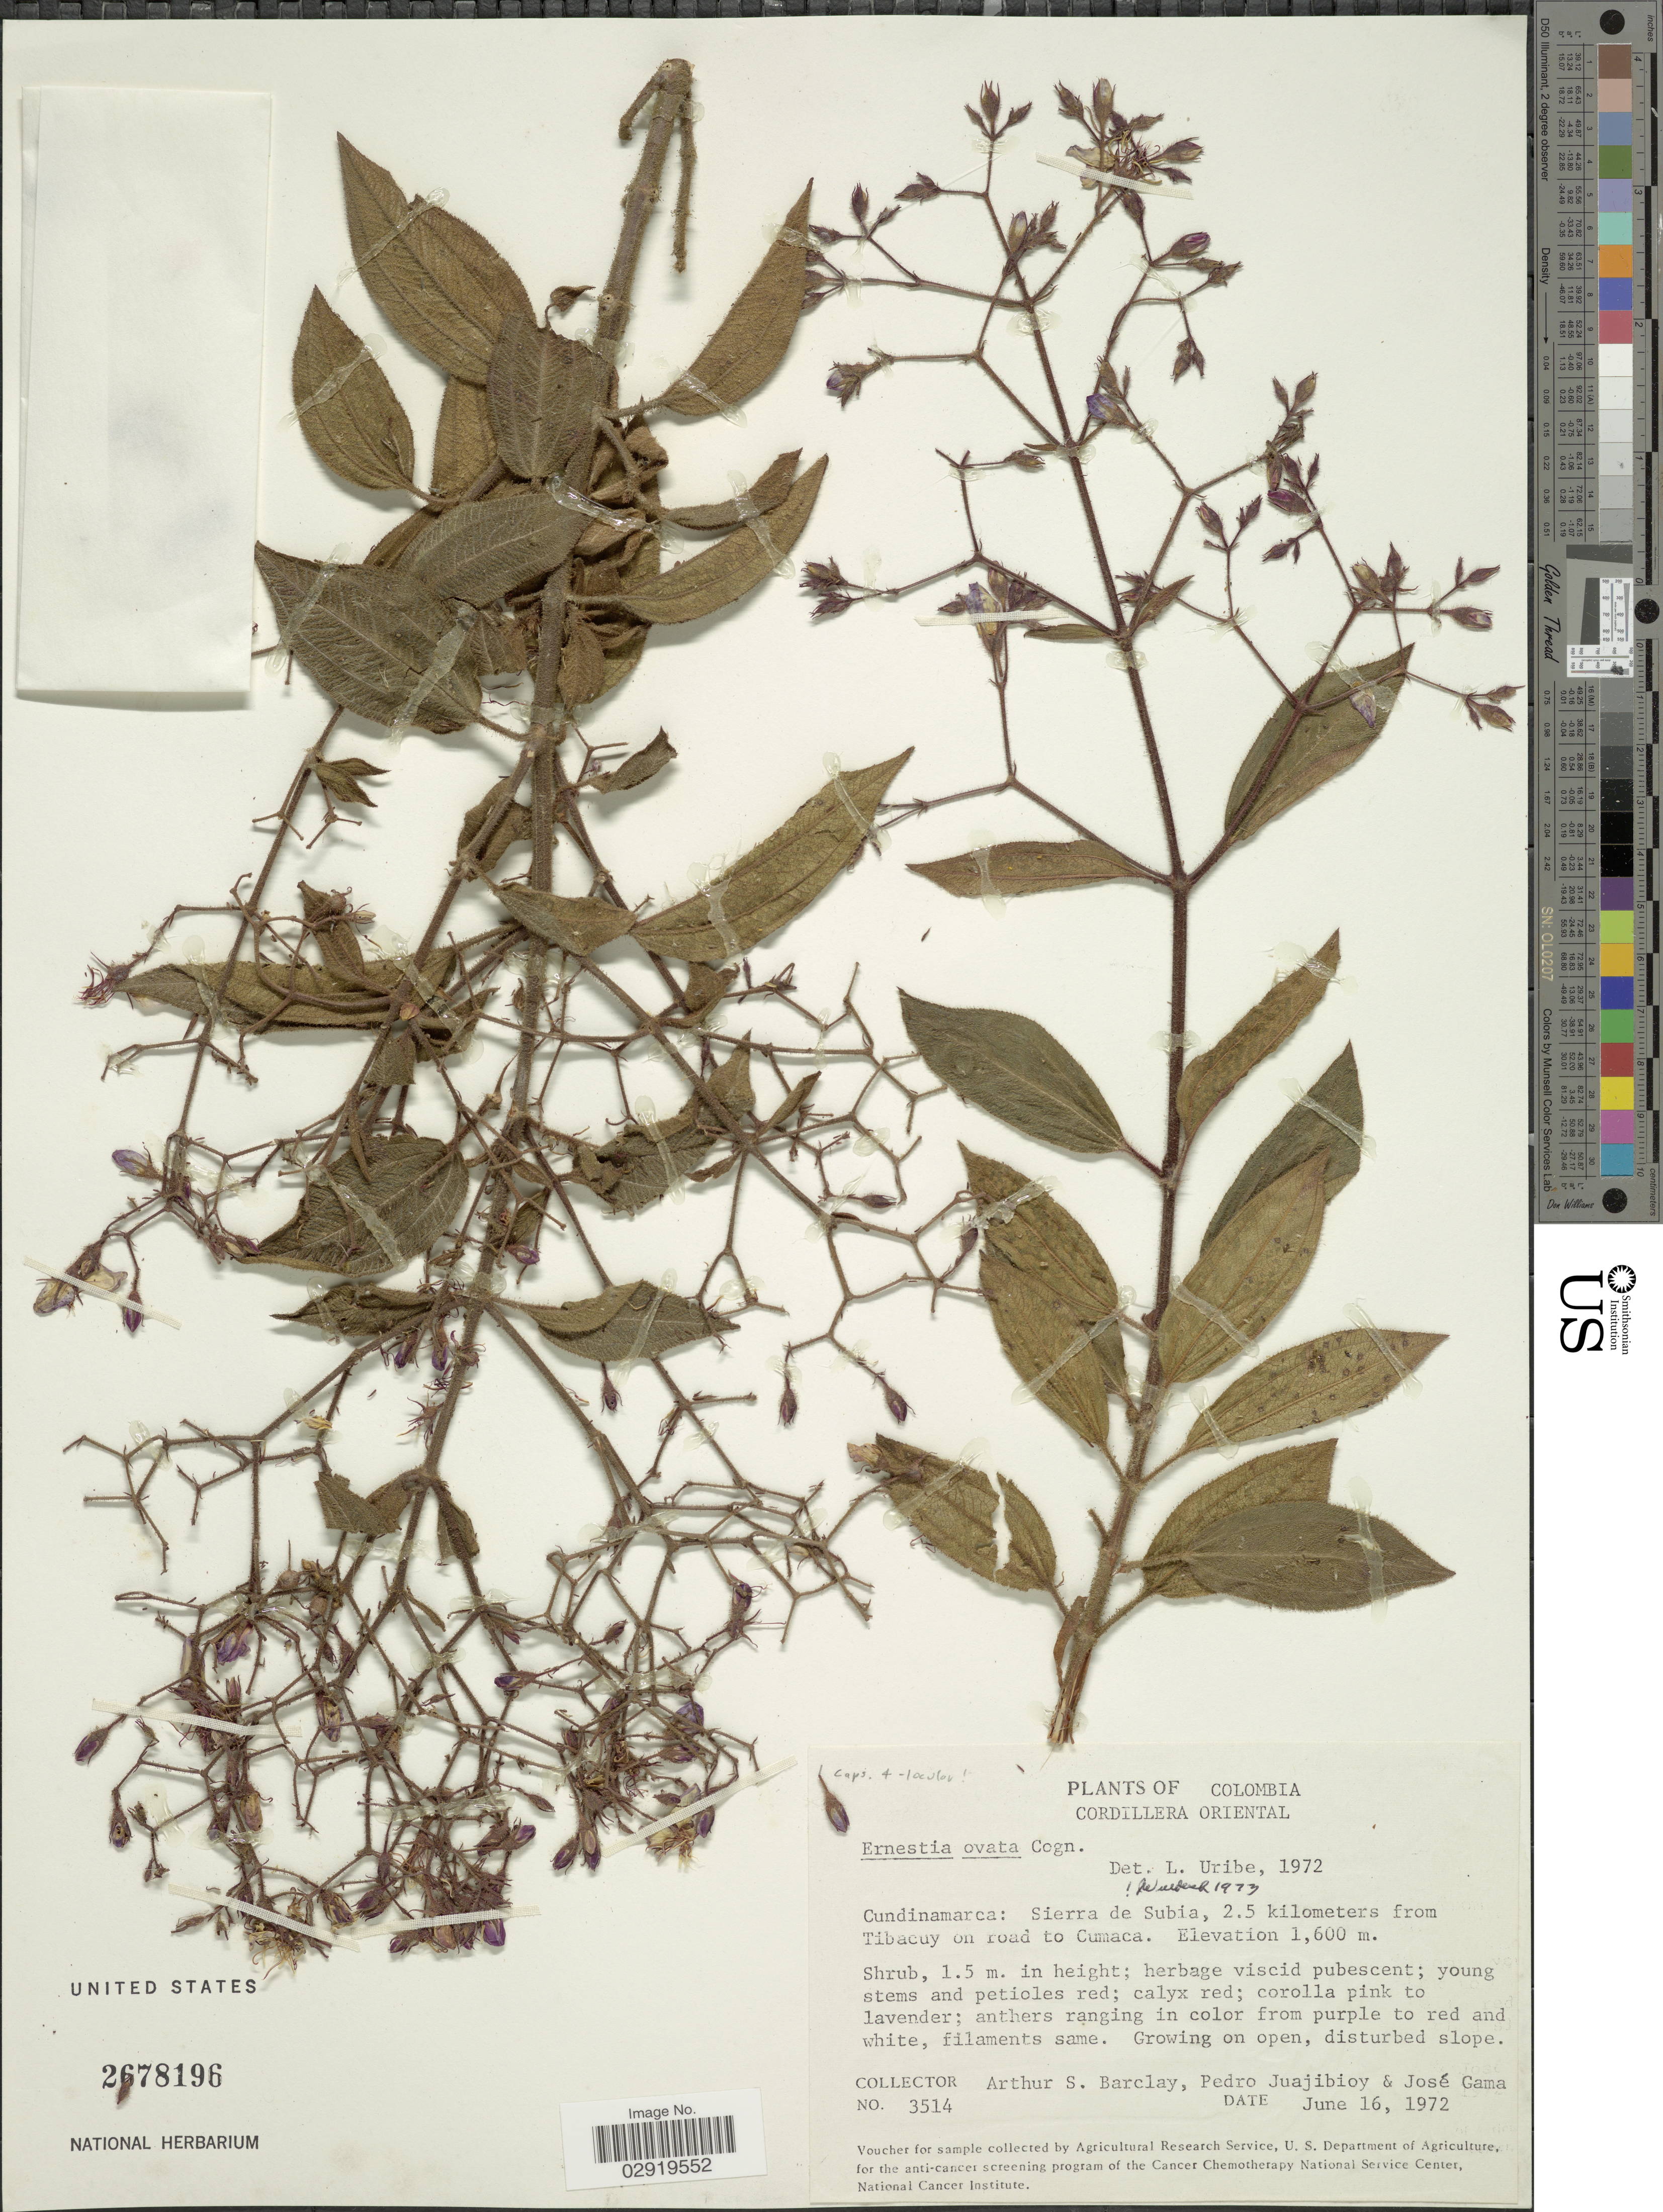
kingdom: Plantae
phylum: Tracheophyta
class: Magnoliopsida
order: Myrtales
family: Melastomataceae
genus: Ernestia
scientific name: Ernestia goudotii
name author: (Naudin) Triana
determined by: Nunes da Silva, Diego, (RB), Jardim Botanico do Rio de Janeiro - Herbario (BRAZIL)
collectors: A. S. Barclay, P. Juajibioy & J. Gama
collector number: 3514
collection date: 1972-06-16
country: Colombia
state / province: Cundinamarca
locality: Cordillera Oriental. Sierra de Subia, 2.5 kilometers from Tibacuy on road to Cumaca.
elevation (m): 1600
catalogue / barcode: US 2678196